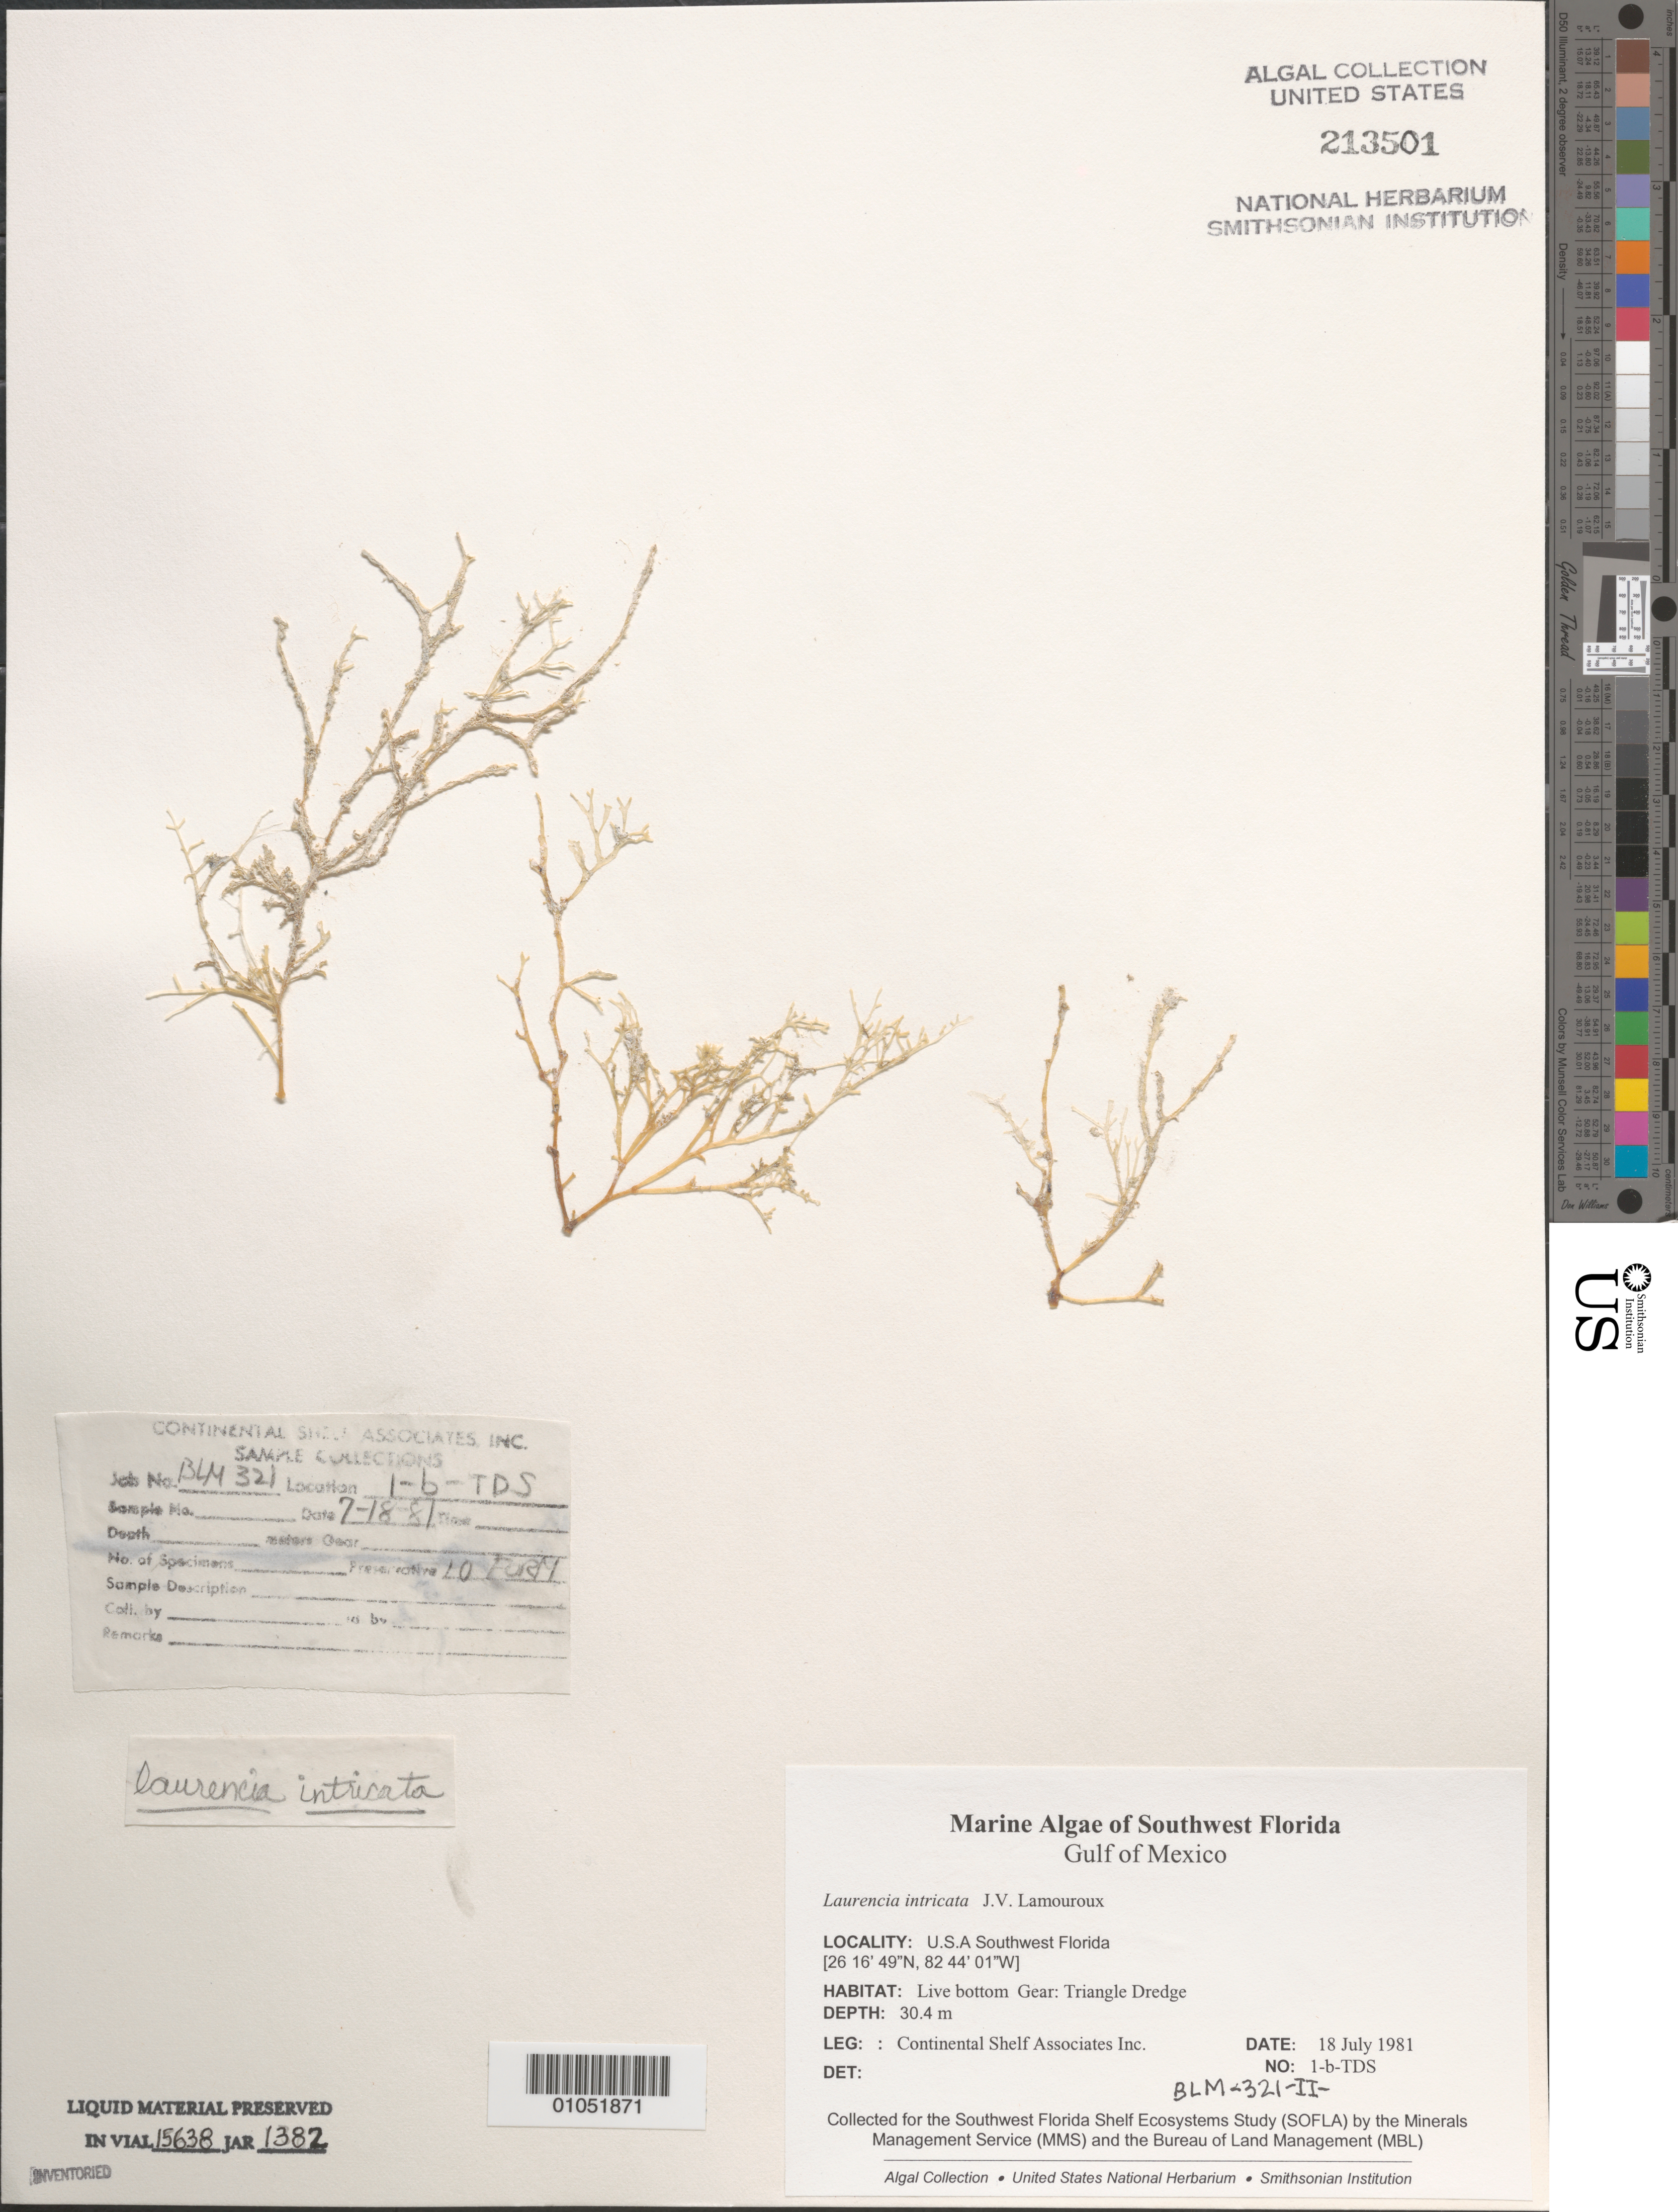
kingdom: Plantae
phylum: Rhodophyta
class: Florideophyceae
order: Ceramiales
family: Rhodomelaceae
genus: Laurencia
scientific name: Laurencia intricata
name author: J.V.Lamouroux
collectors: Continental Shelf Associates for the MMS/BLM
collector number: BLM-321-II-1-B-TDS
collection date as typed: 18 Jul 1981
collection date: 1981-07-18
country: United States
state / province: Florida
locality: Gulf of Mexico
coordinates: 26 16'49"N, 82 44'01"W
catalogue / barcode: US 213501